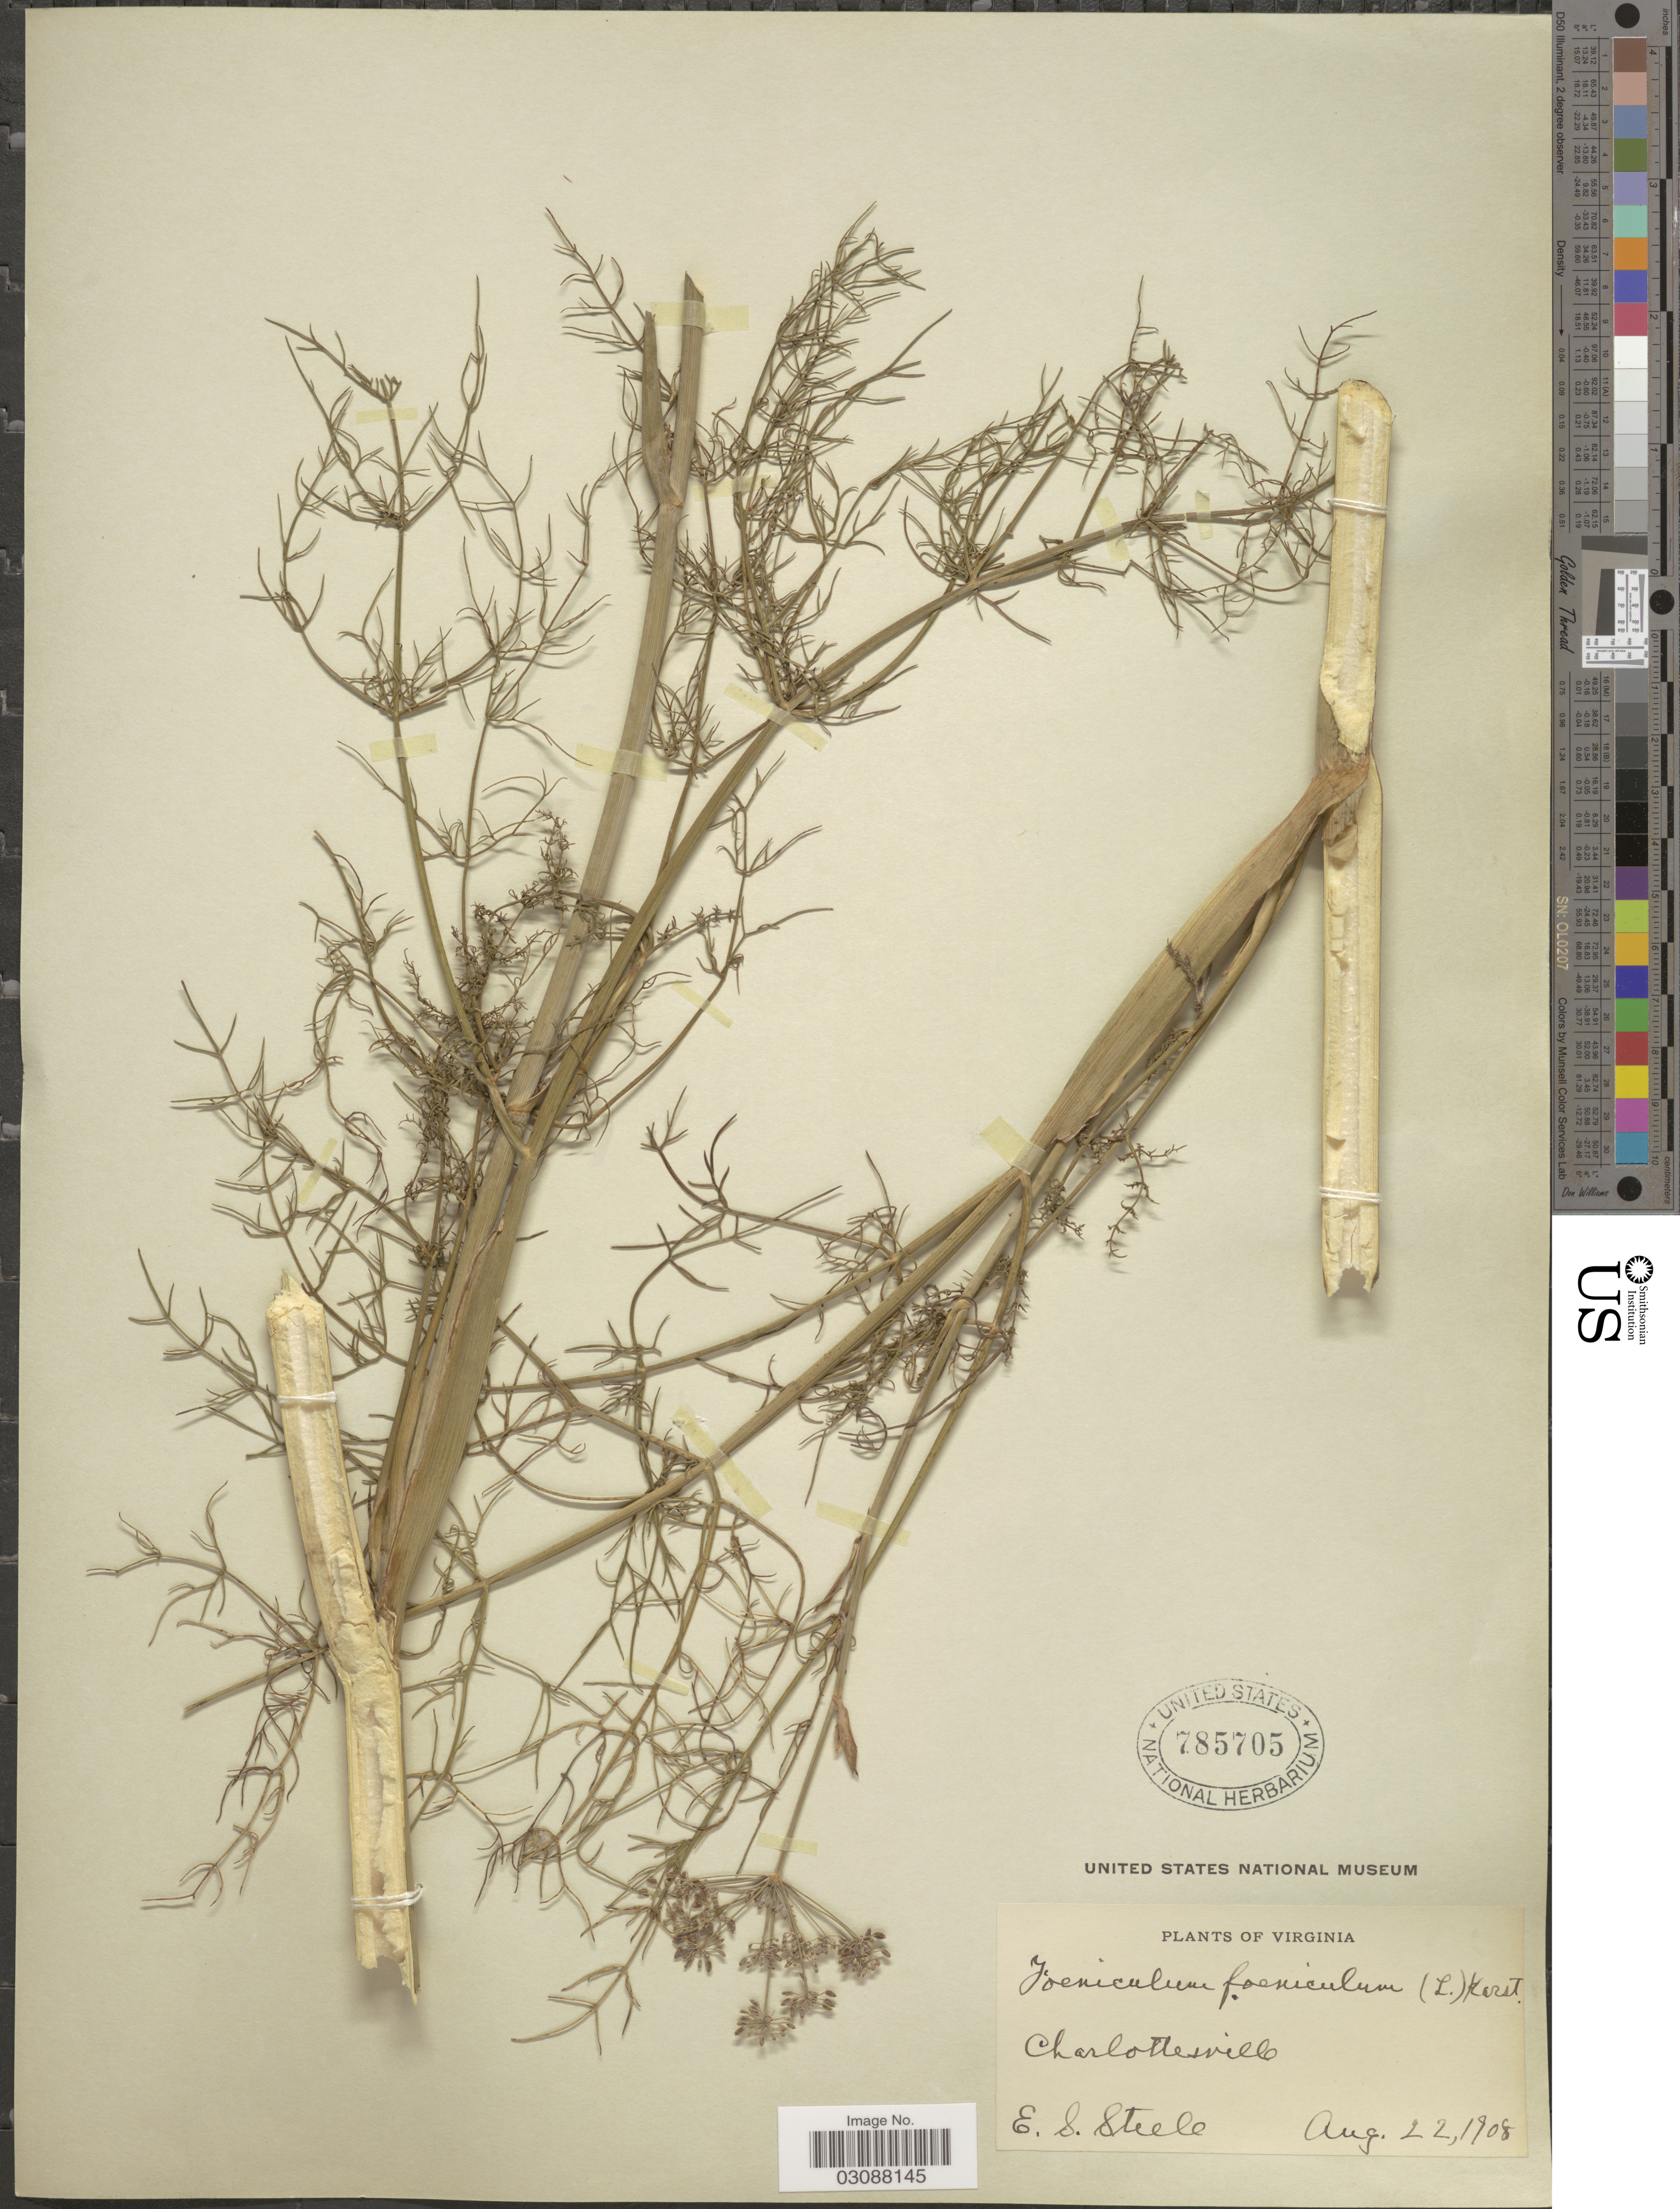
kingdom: Plantae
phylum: Tracheophyta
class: Magnoliopsida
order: Apiales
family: Apiaceae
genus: Foeniculum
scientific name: Foeniculum vulgare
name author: Mill.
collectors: E. Steele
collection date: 1908-08-22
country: United States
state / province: Virginia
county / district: City of Charlottesville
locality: Charlotteville.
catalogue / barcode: US 785705